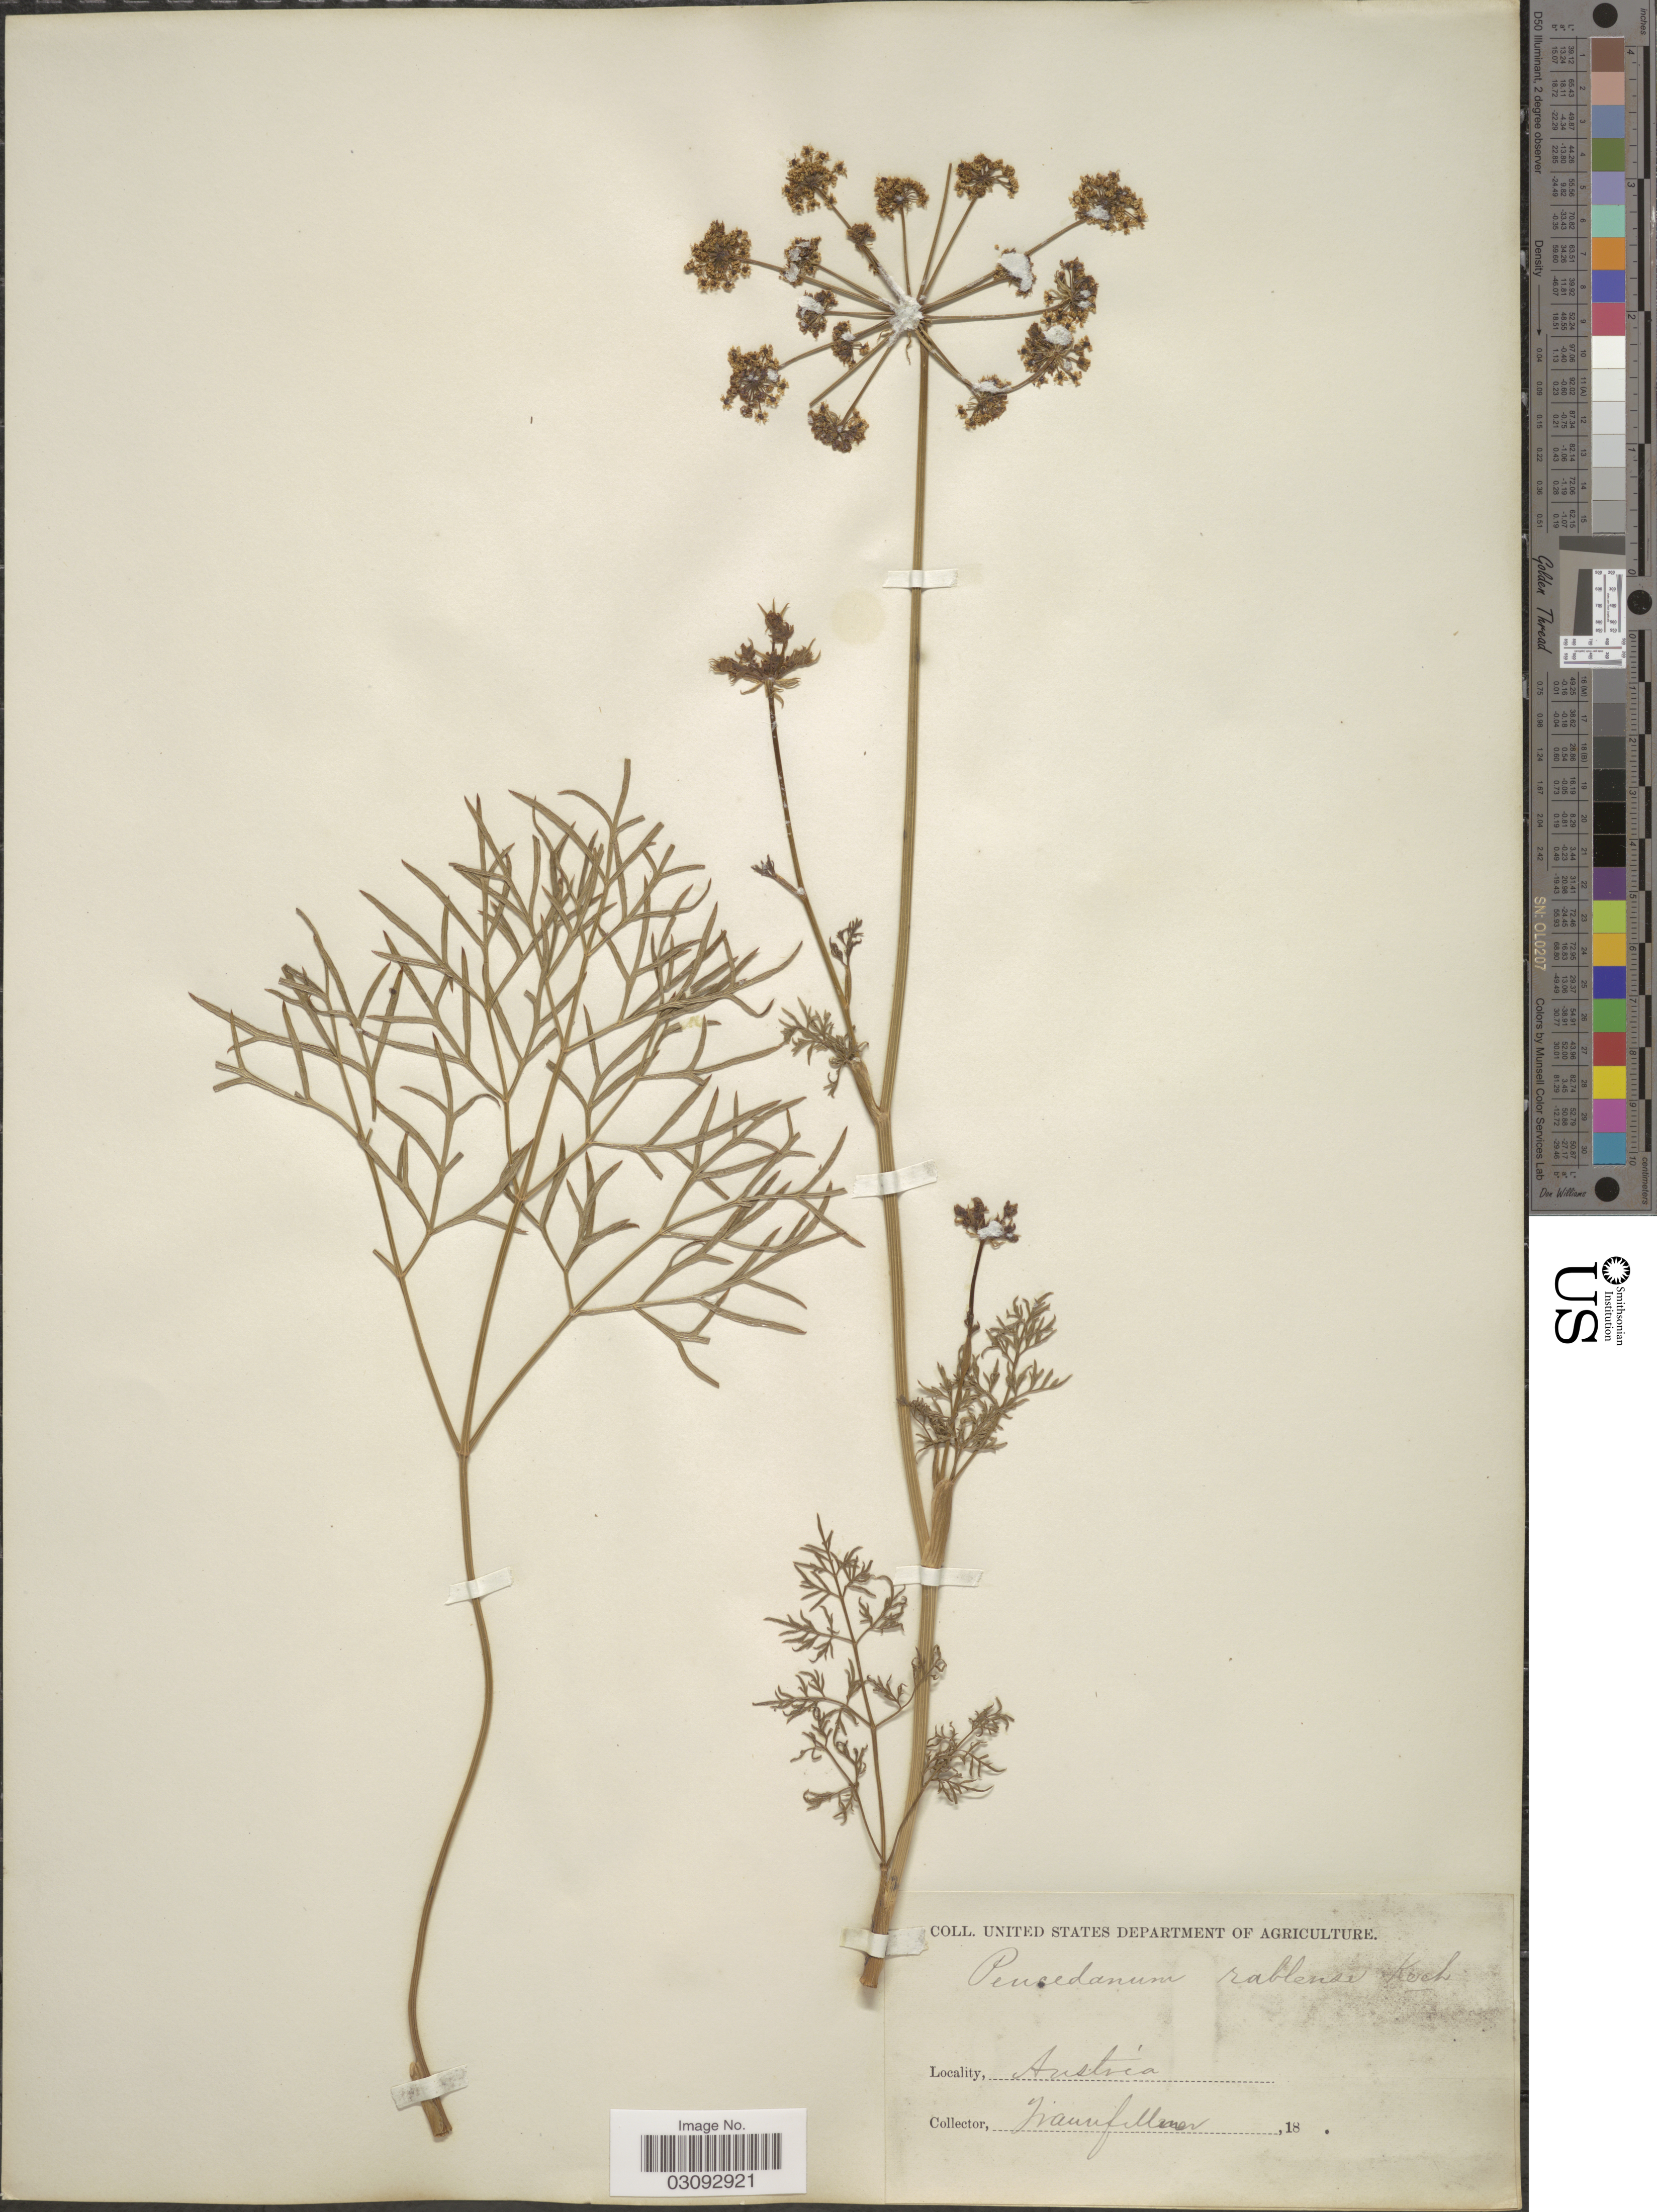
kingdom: Plantae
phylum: Tracheophyta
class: Magnoliopsida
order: Apiales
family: Apiaceae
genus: Peucedanum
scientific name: Peucedanum rablense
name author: W.D.J. Koch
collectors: Traunfellner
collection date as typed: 18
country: Austria